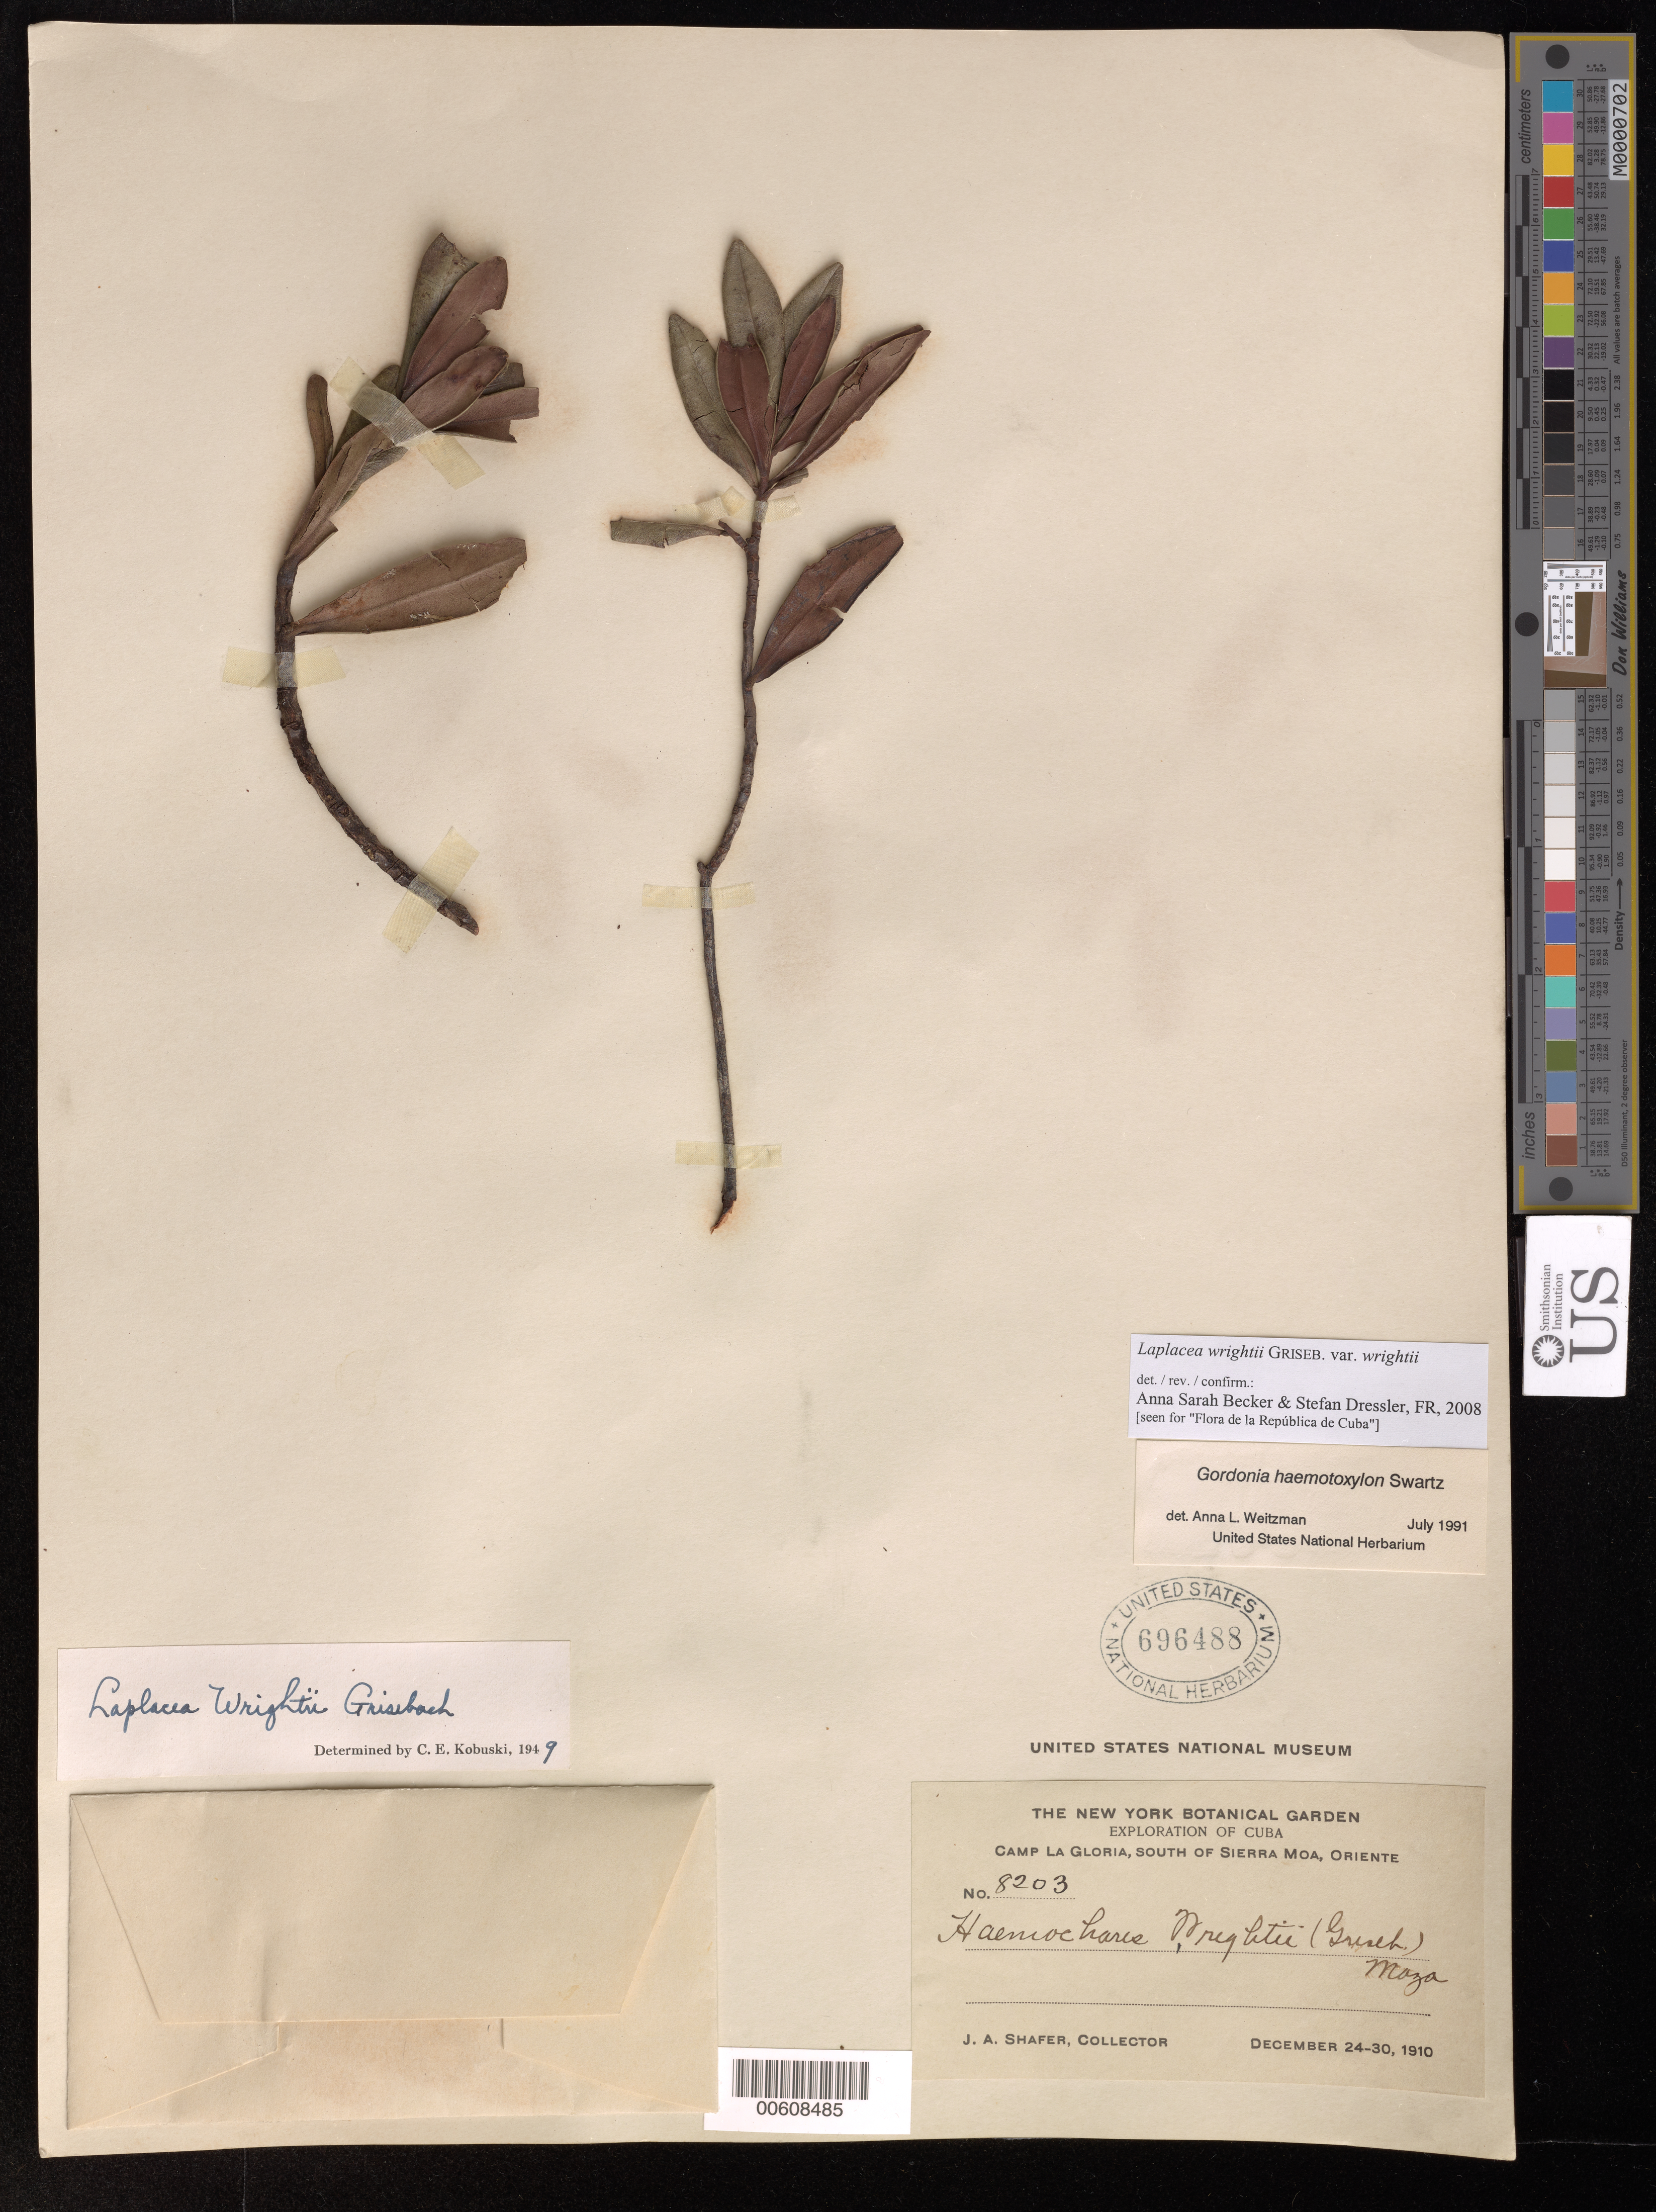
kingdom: Plantae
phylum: Tracheophyta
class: Magnoliopsida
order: Ericales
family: Theaceae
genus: Laplacea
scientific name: Laplacea wrightii var. wrightii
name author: Griseb.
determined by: Becker, Anna S.; Dressler, S.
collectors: J. A. Shafer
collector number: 8203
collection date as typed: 24 Dec 1910 to 30 Dec 1910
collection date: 1910-12-24/1910-12-30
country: Cuba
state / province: Oriente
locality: S of Sierra Moa, Camp La Gloria, along trail 17 E over low rocky hill to old Camp Benito of Jurugua Iron Co.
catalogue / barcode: US 696488